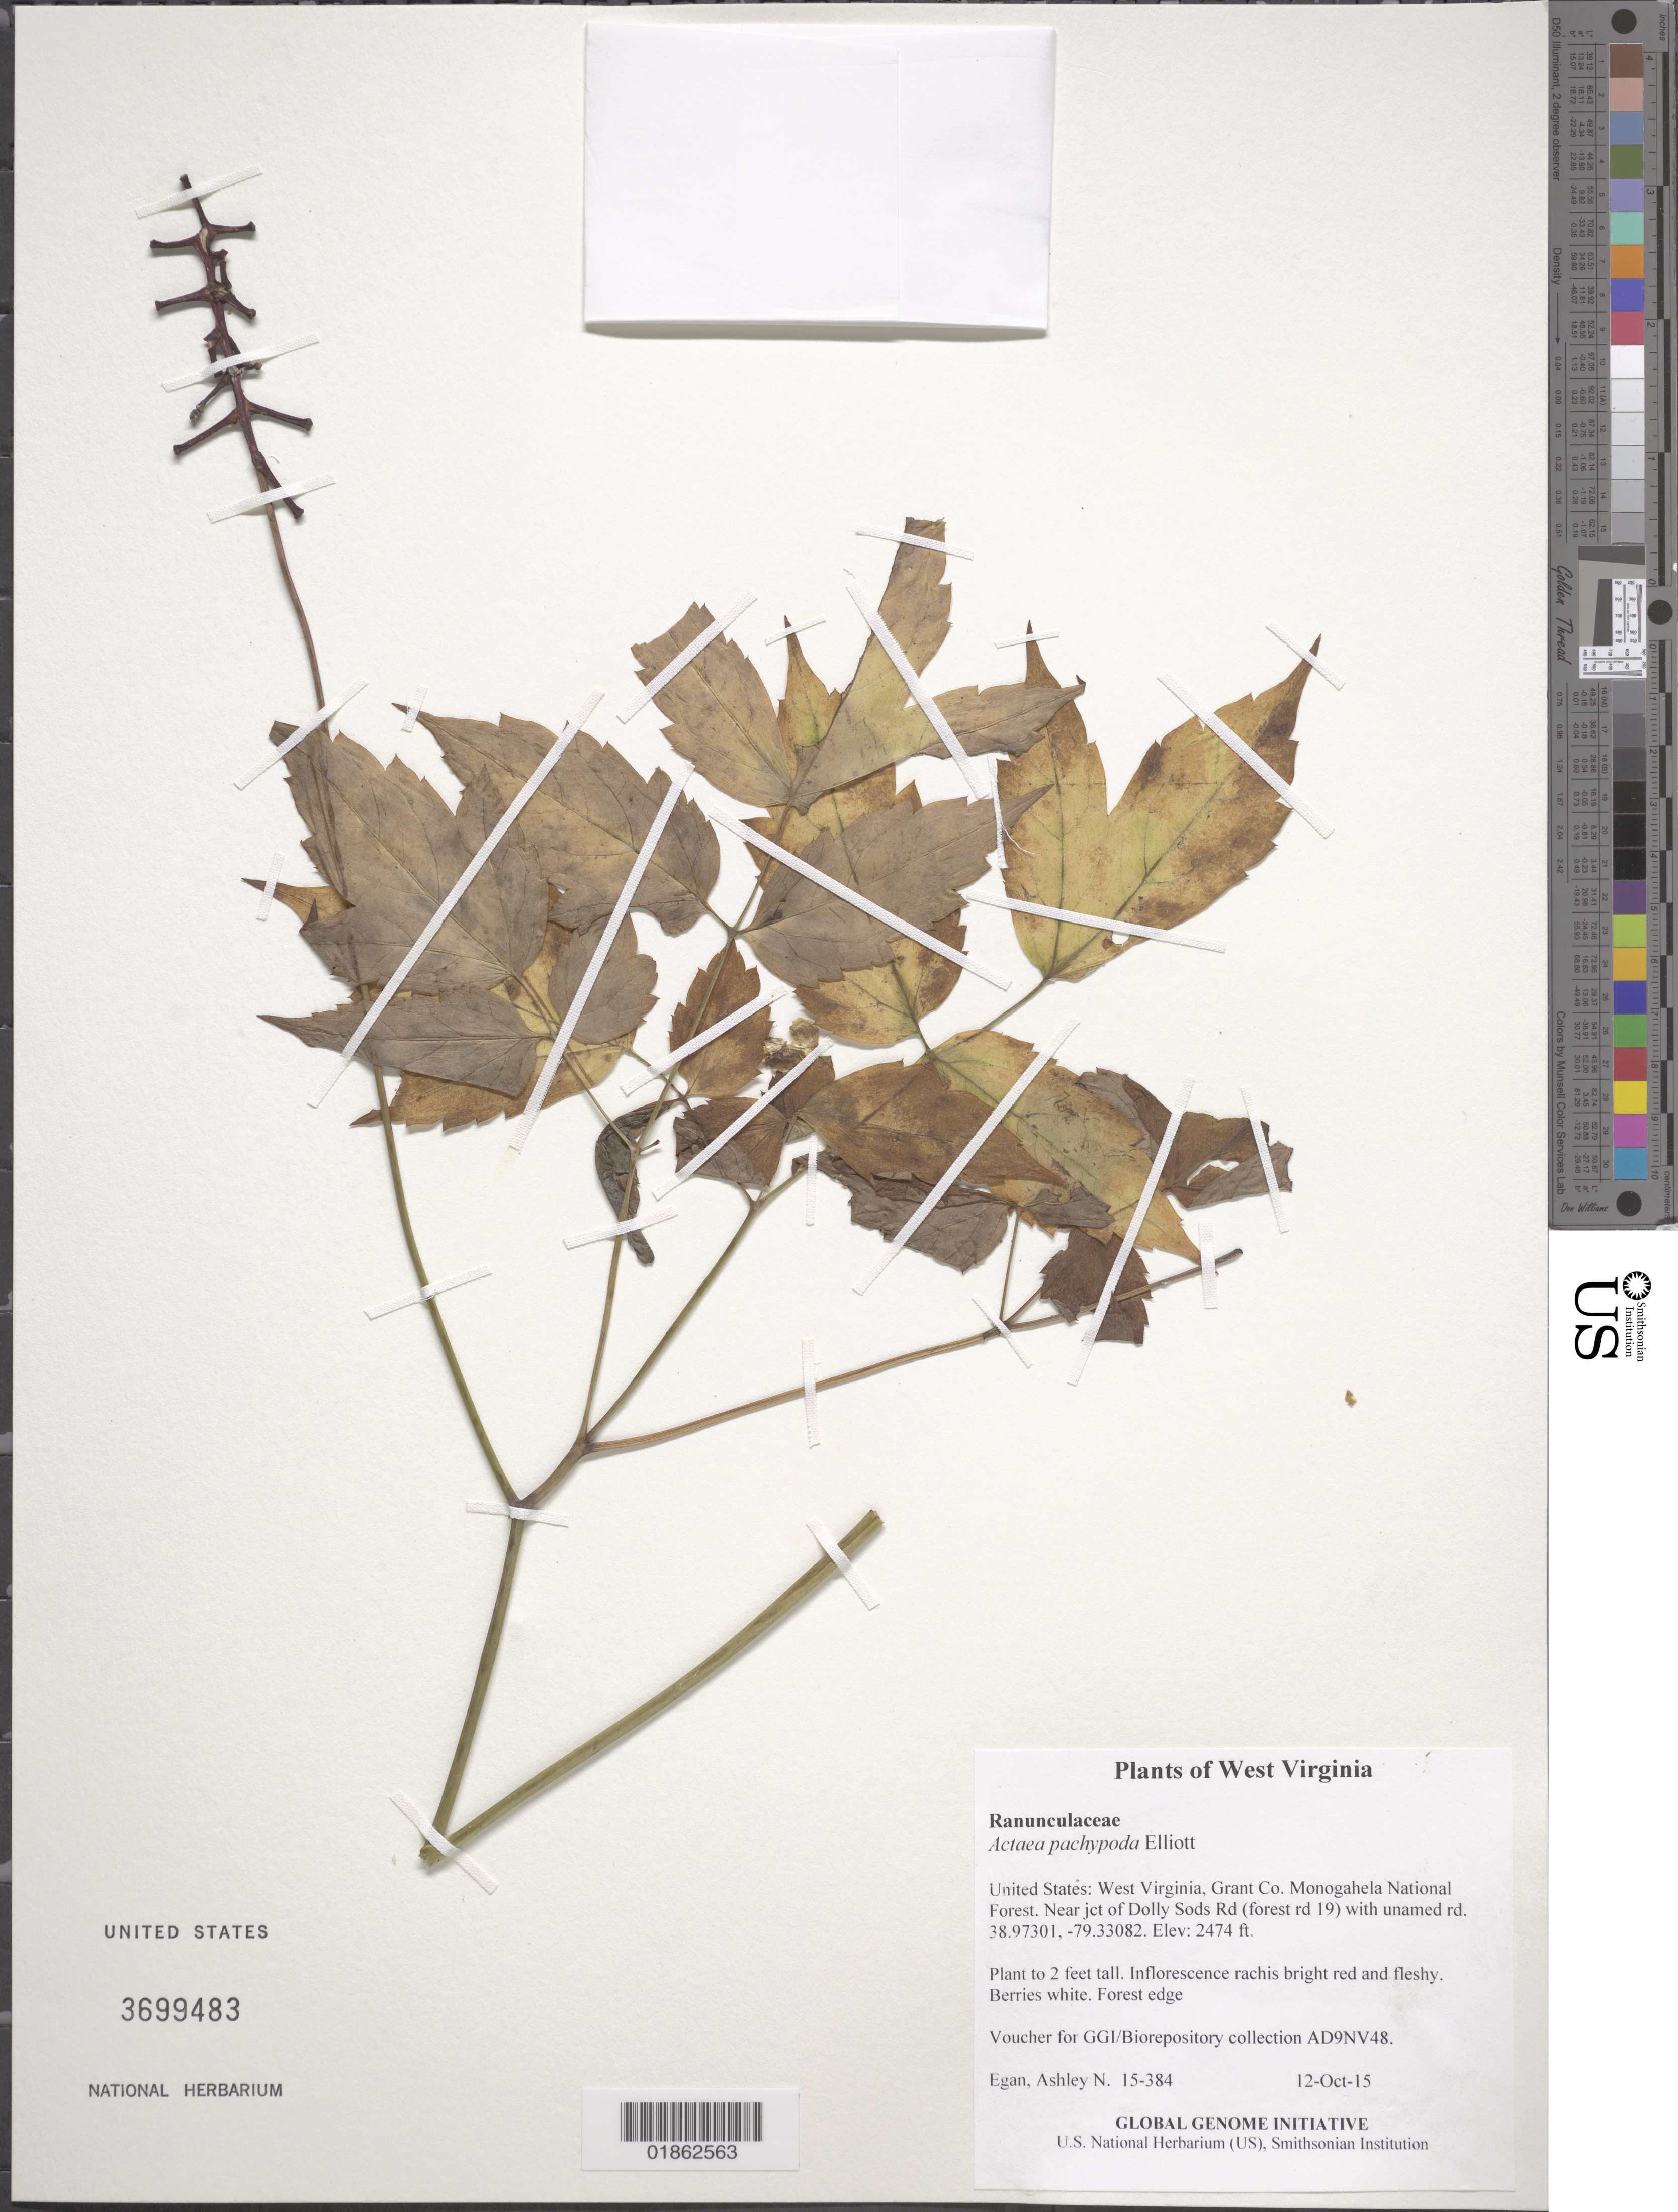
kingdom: Plantae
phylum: Tracheophyta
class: Magnoliopsida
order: Ranunculales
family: Ranunculaceae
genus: Actaea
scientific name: Actaea pachypoda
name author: Elliott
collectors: A. N. Egan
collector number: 15-384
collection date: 2015-10-12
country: United States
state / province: West Virginia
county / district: Grant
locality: Monogahela National Forest. Near jct of Dolly Sods Rd (forest rd 19) with unamed rd.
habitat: Forest edge.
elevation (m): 754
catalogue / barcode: US 3699483